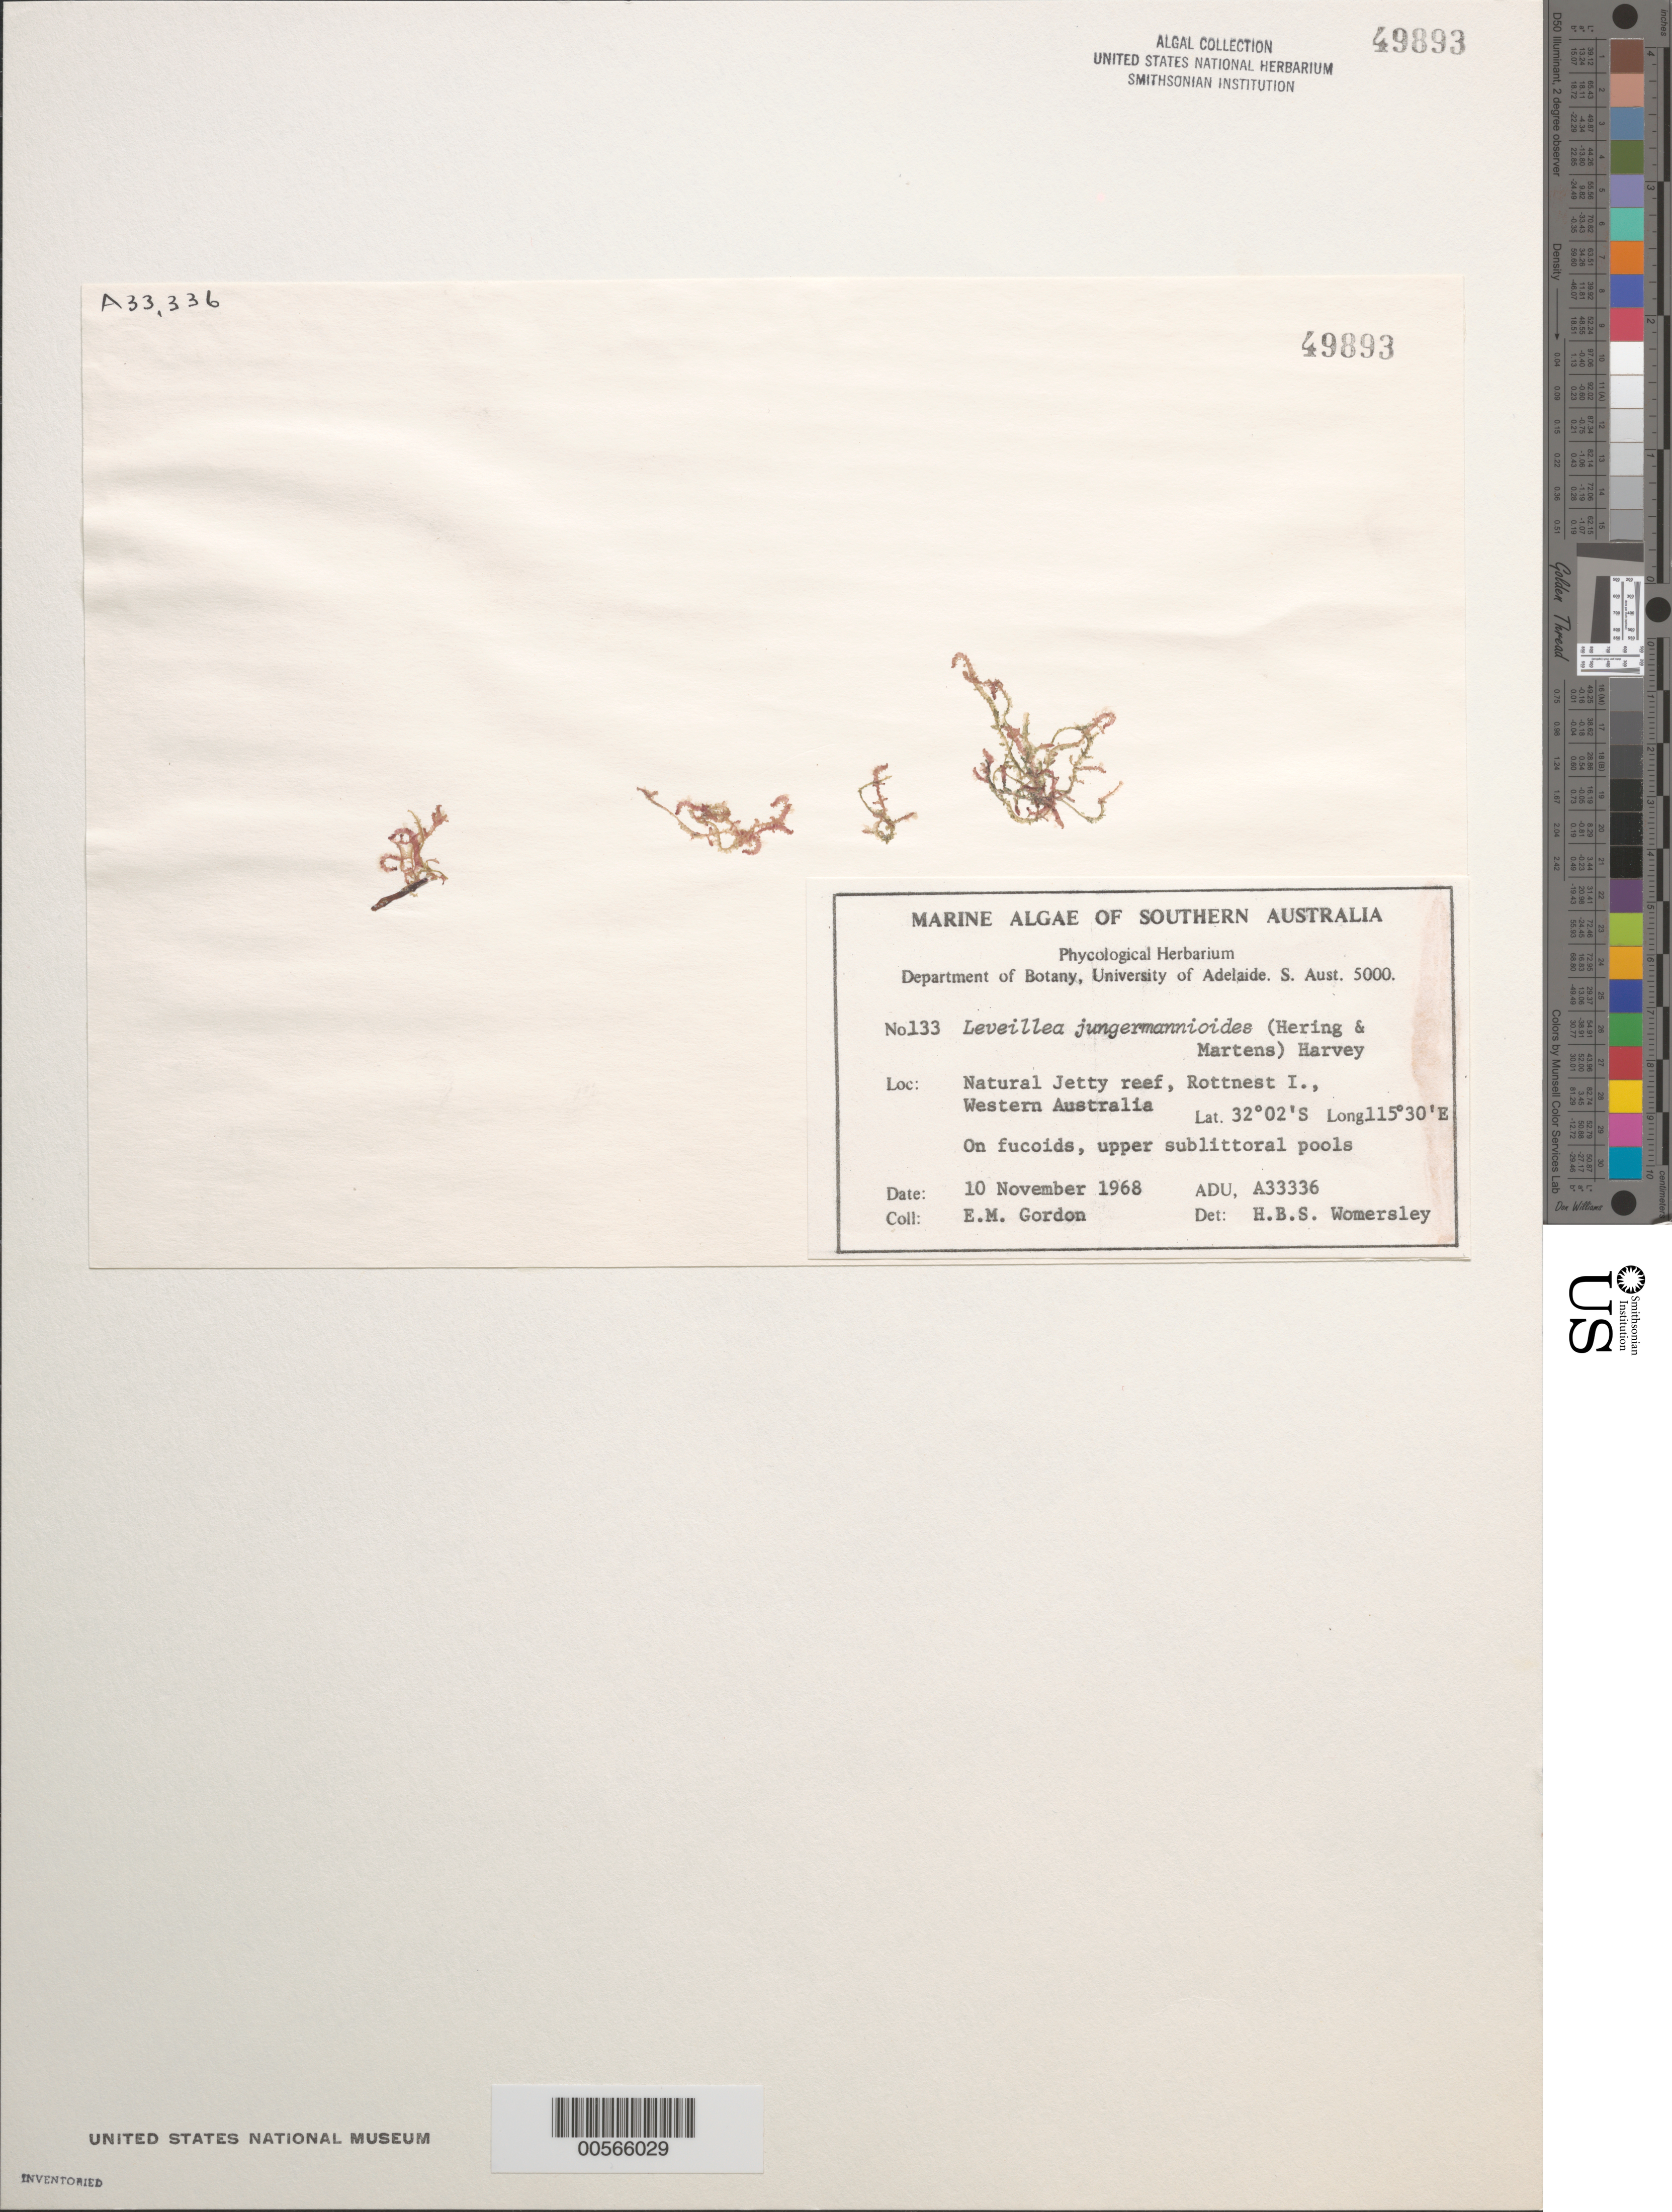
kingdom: Plantae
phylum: Rhodophyta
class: Florideophyceae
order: Ceramiales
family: Rhodomelaceae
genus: Leveillea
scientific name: Leveillea jungermannioides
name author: (Hering & G. Martens in G. Martens & Hering) Harv.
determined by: Womersley, H. B. S.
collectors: E. M. Gordon-Mills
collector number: ADU A33336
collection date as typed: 10 Nov 1968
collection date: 1968-11-10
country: Australia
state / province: Western Australia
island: Rottnest Island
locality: Natural Jetty reef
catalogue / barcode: US 49893